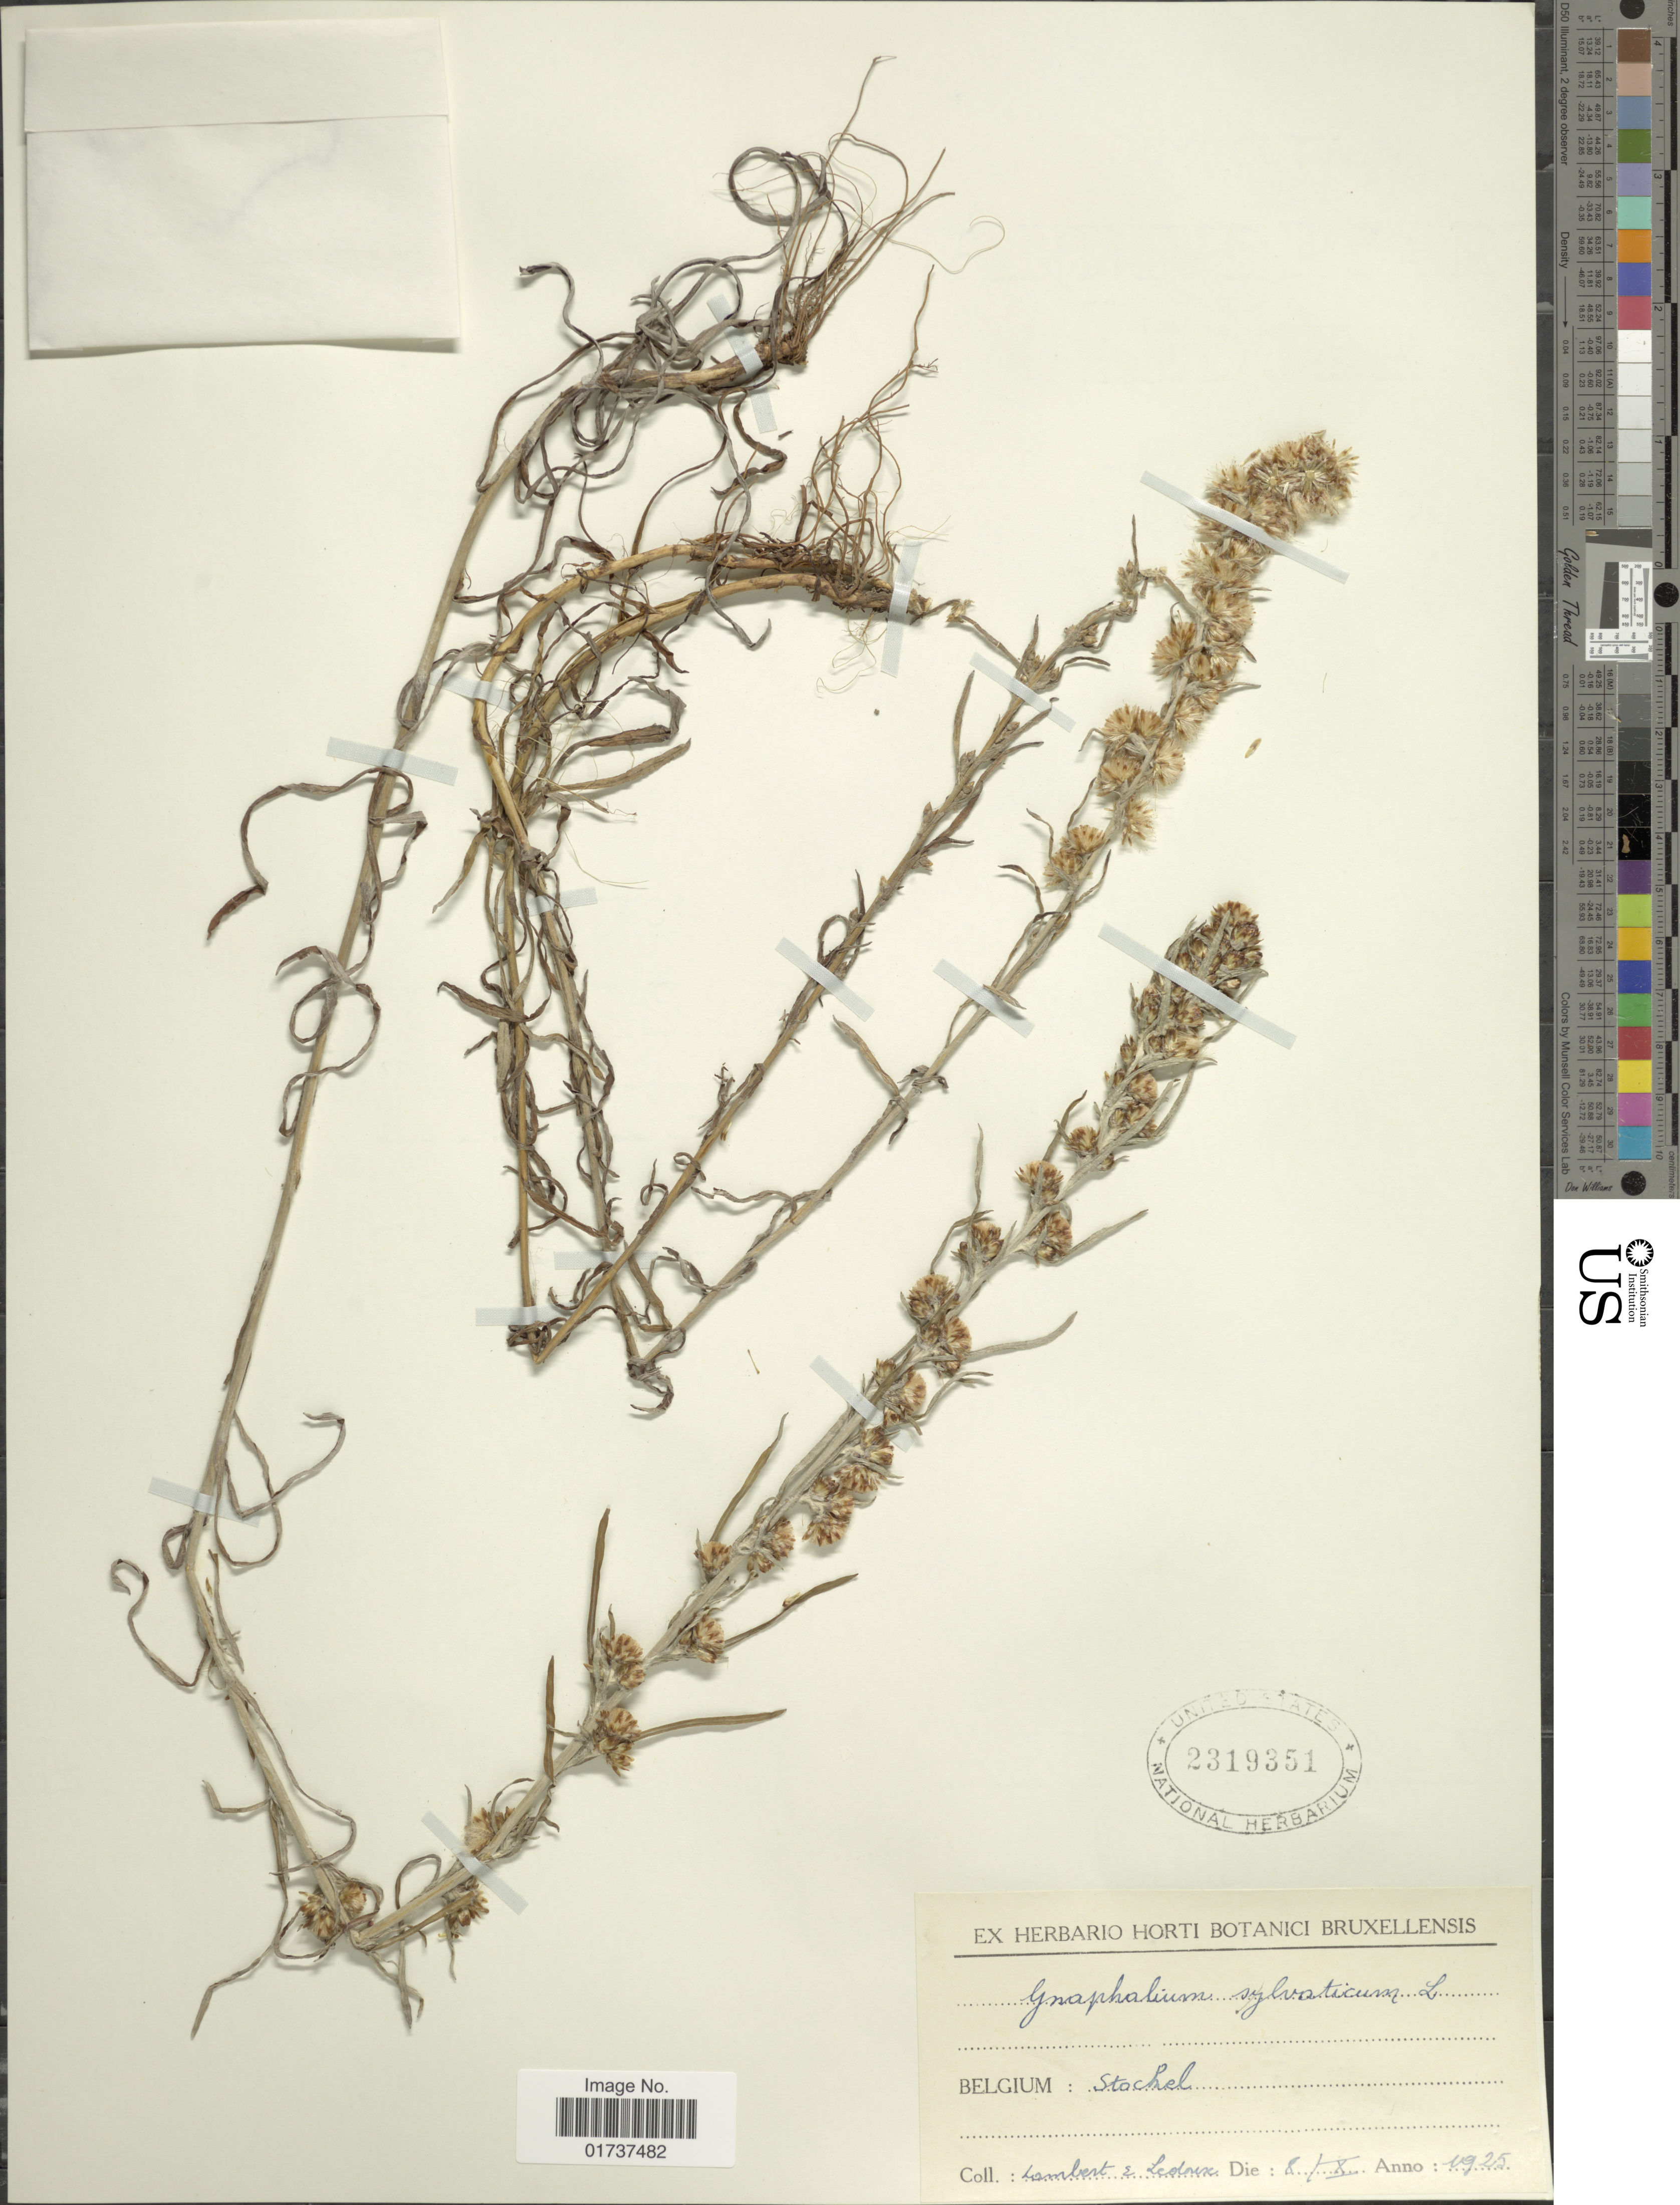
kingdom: Plantae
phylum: Tracheophyta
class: Magnoliopsida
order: Asterales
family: Asteraceae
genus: Gnaphalium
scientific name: Gnaphalium sylvaticum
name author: L.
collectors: Lambert & -. Ledoux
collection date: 1925-10-08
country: Belgium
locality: Stochel [interpreted]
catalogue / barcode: US 2319351